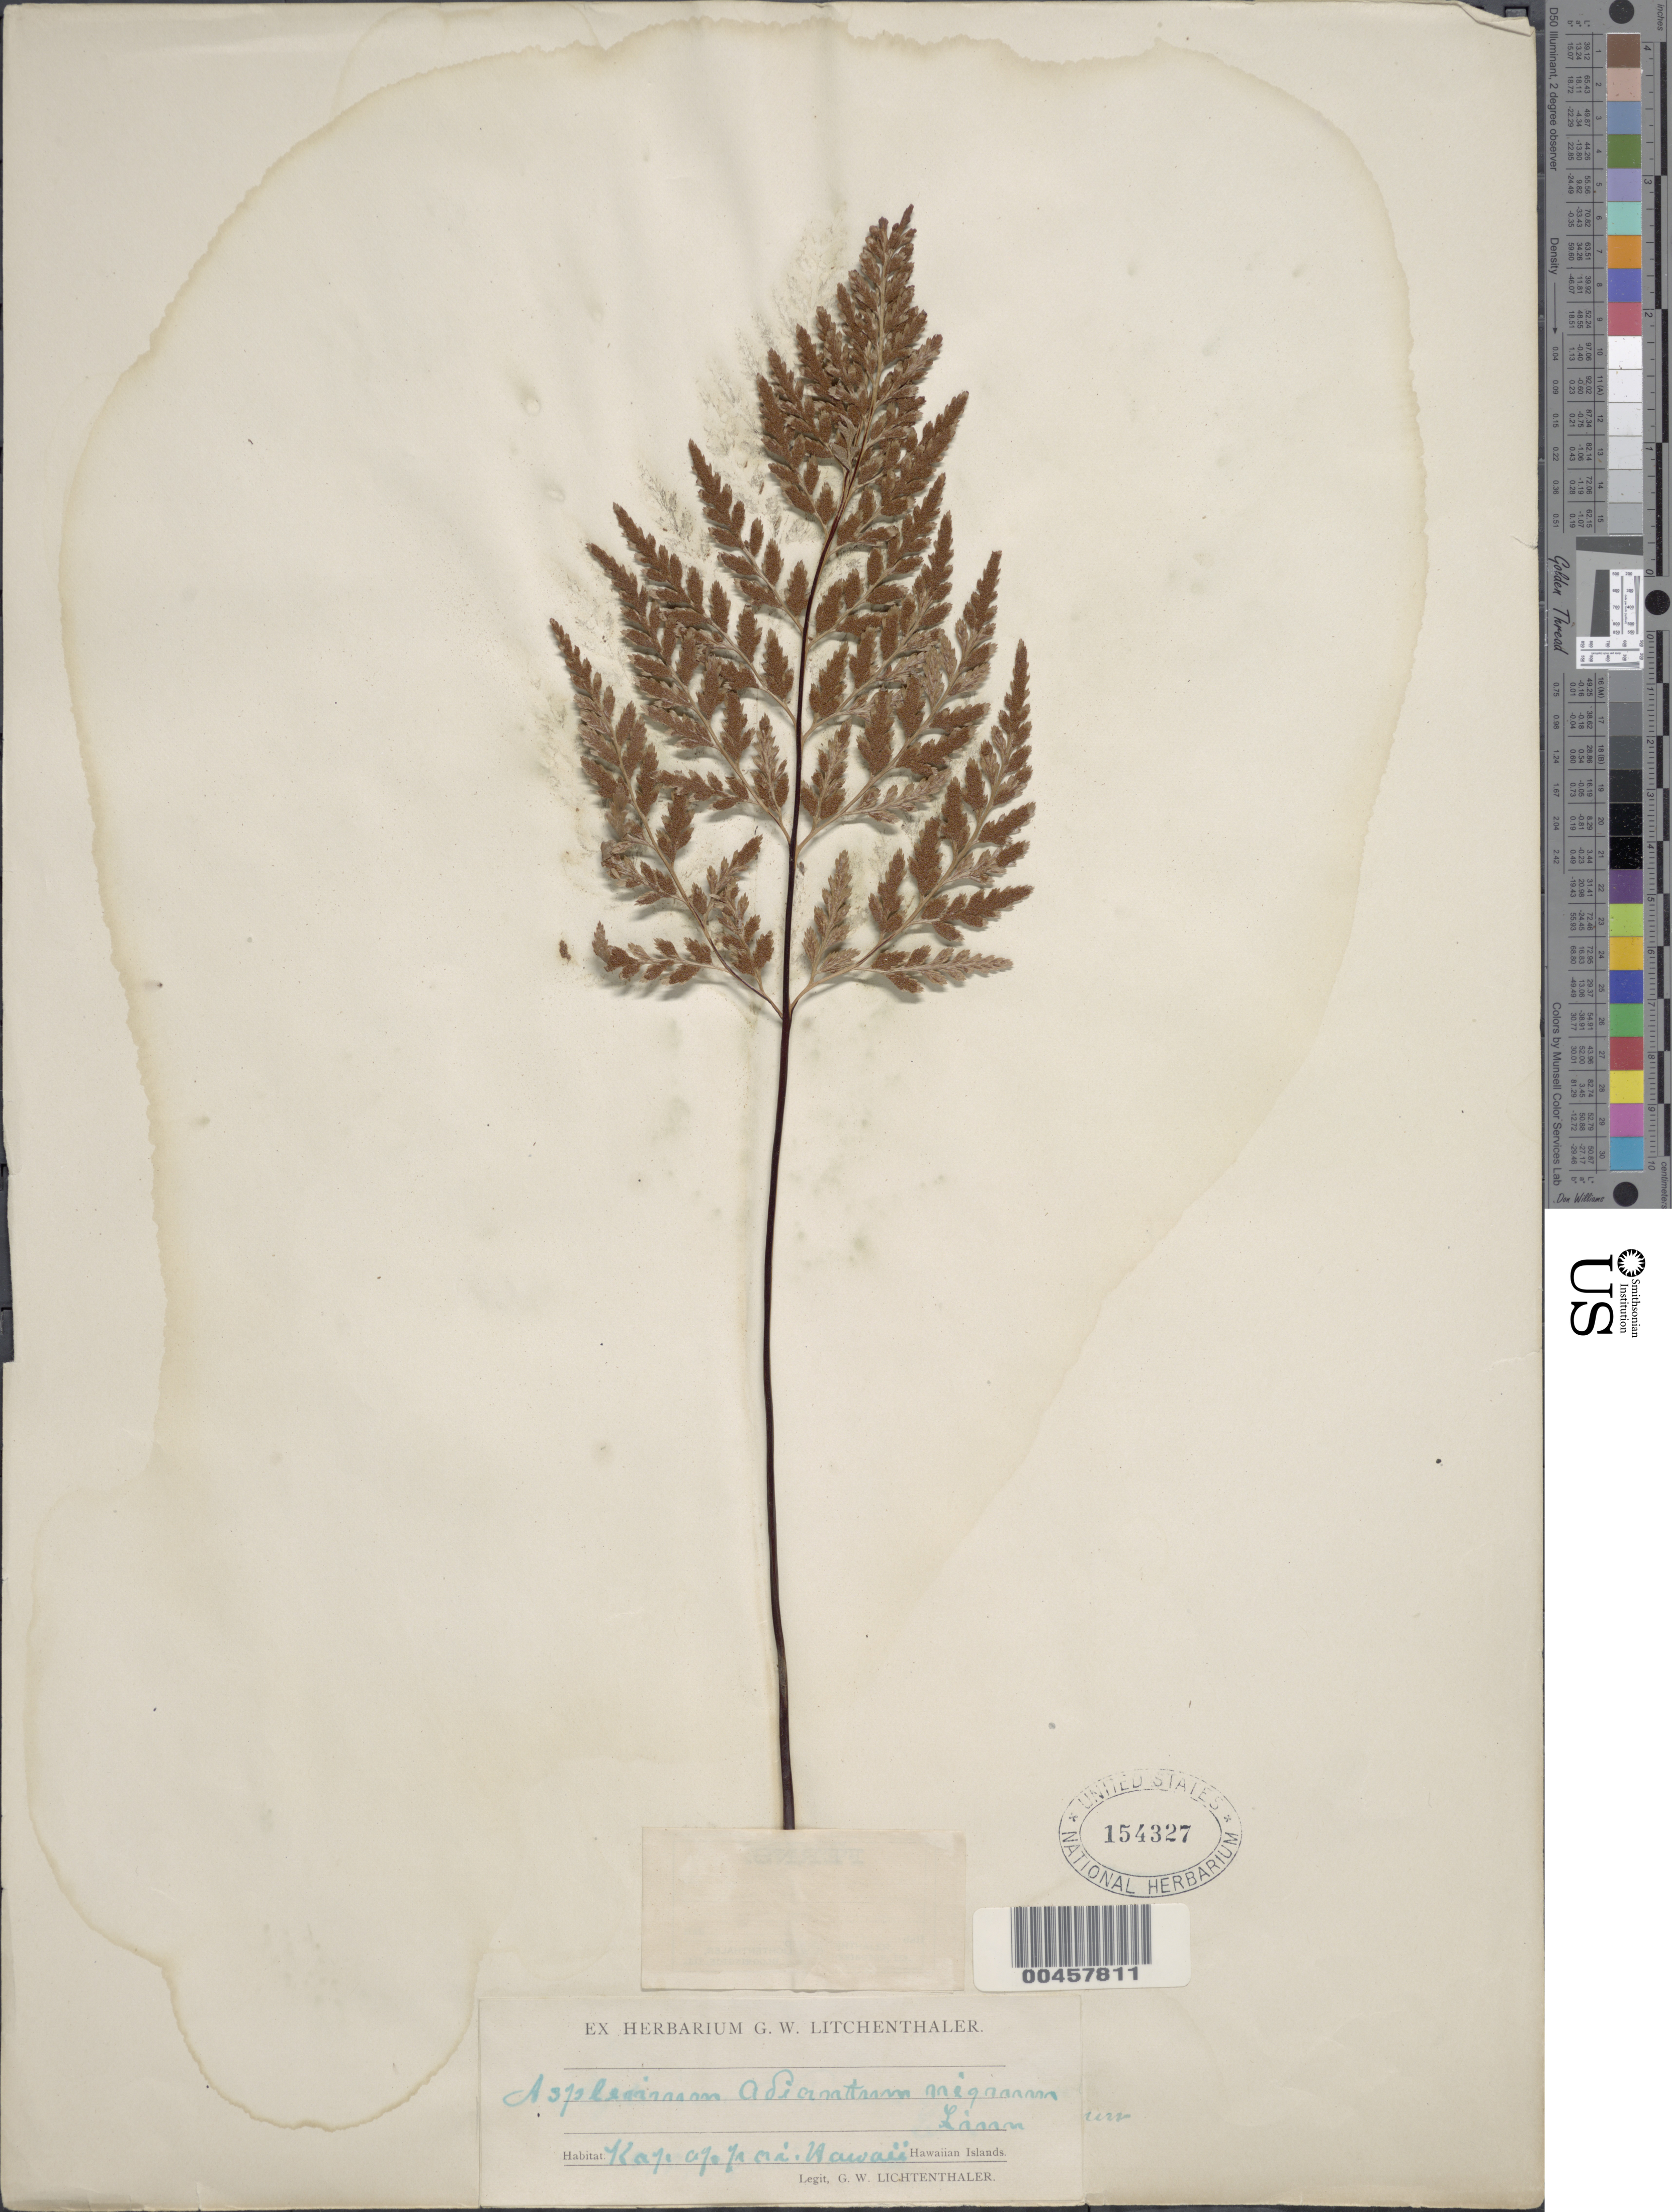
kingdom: Plantae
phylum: Tracheophyta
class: Polypodiopsida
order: Polypodiales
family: Aspleniaceae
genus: Asplenium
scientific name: Asplenium adiantum-nigrum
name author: L.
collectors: G. Lichtenthaler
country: United States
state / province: Hawaii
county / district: Hawaii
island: Hawaii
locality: ...Hawaii, Hawaiian Islands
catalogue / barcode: US 154327